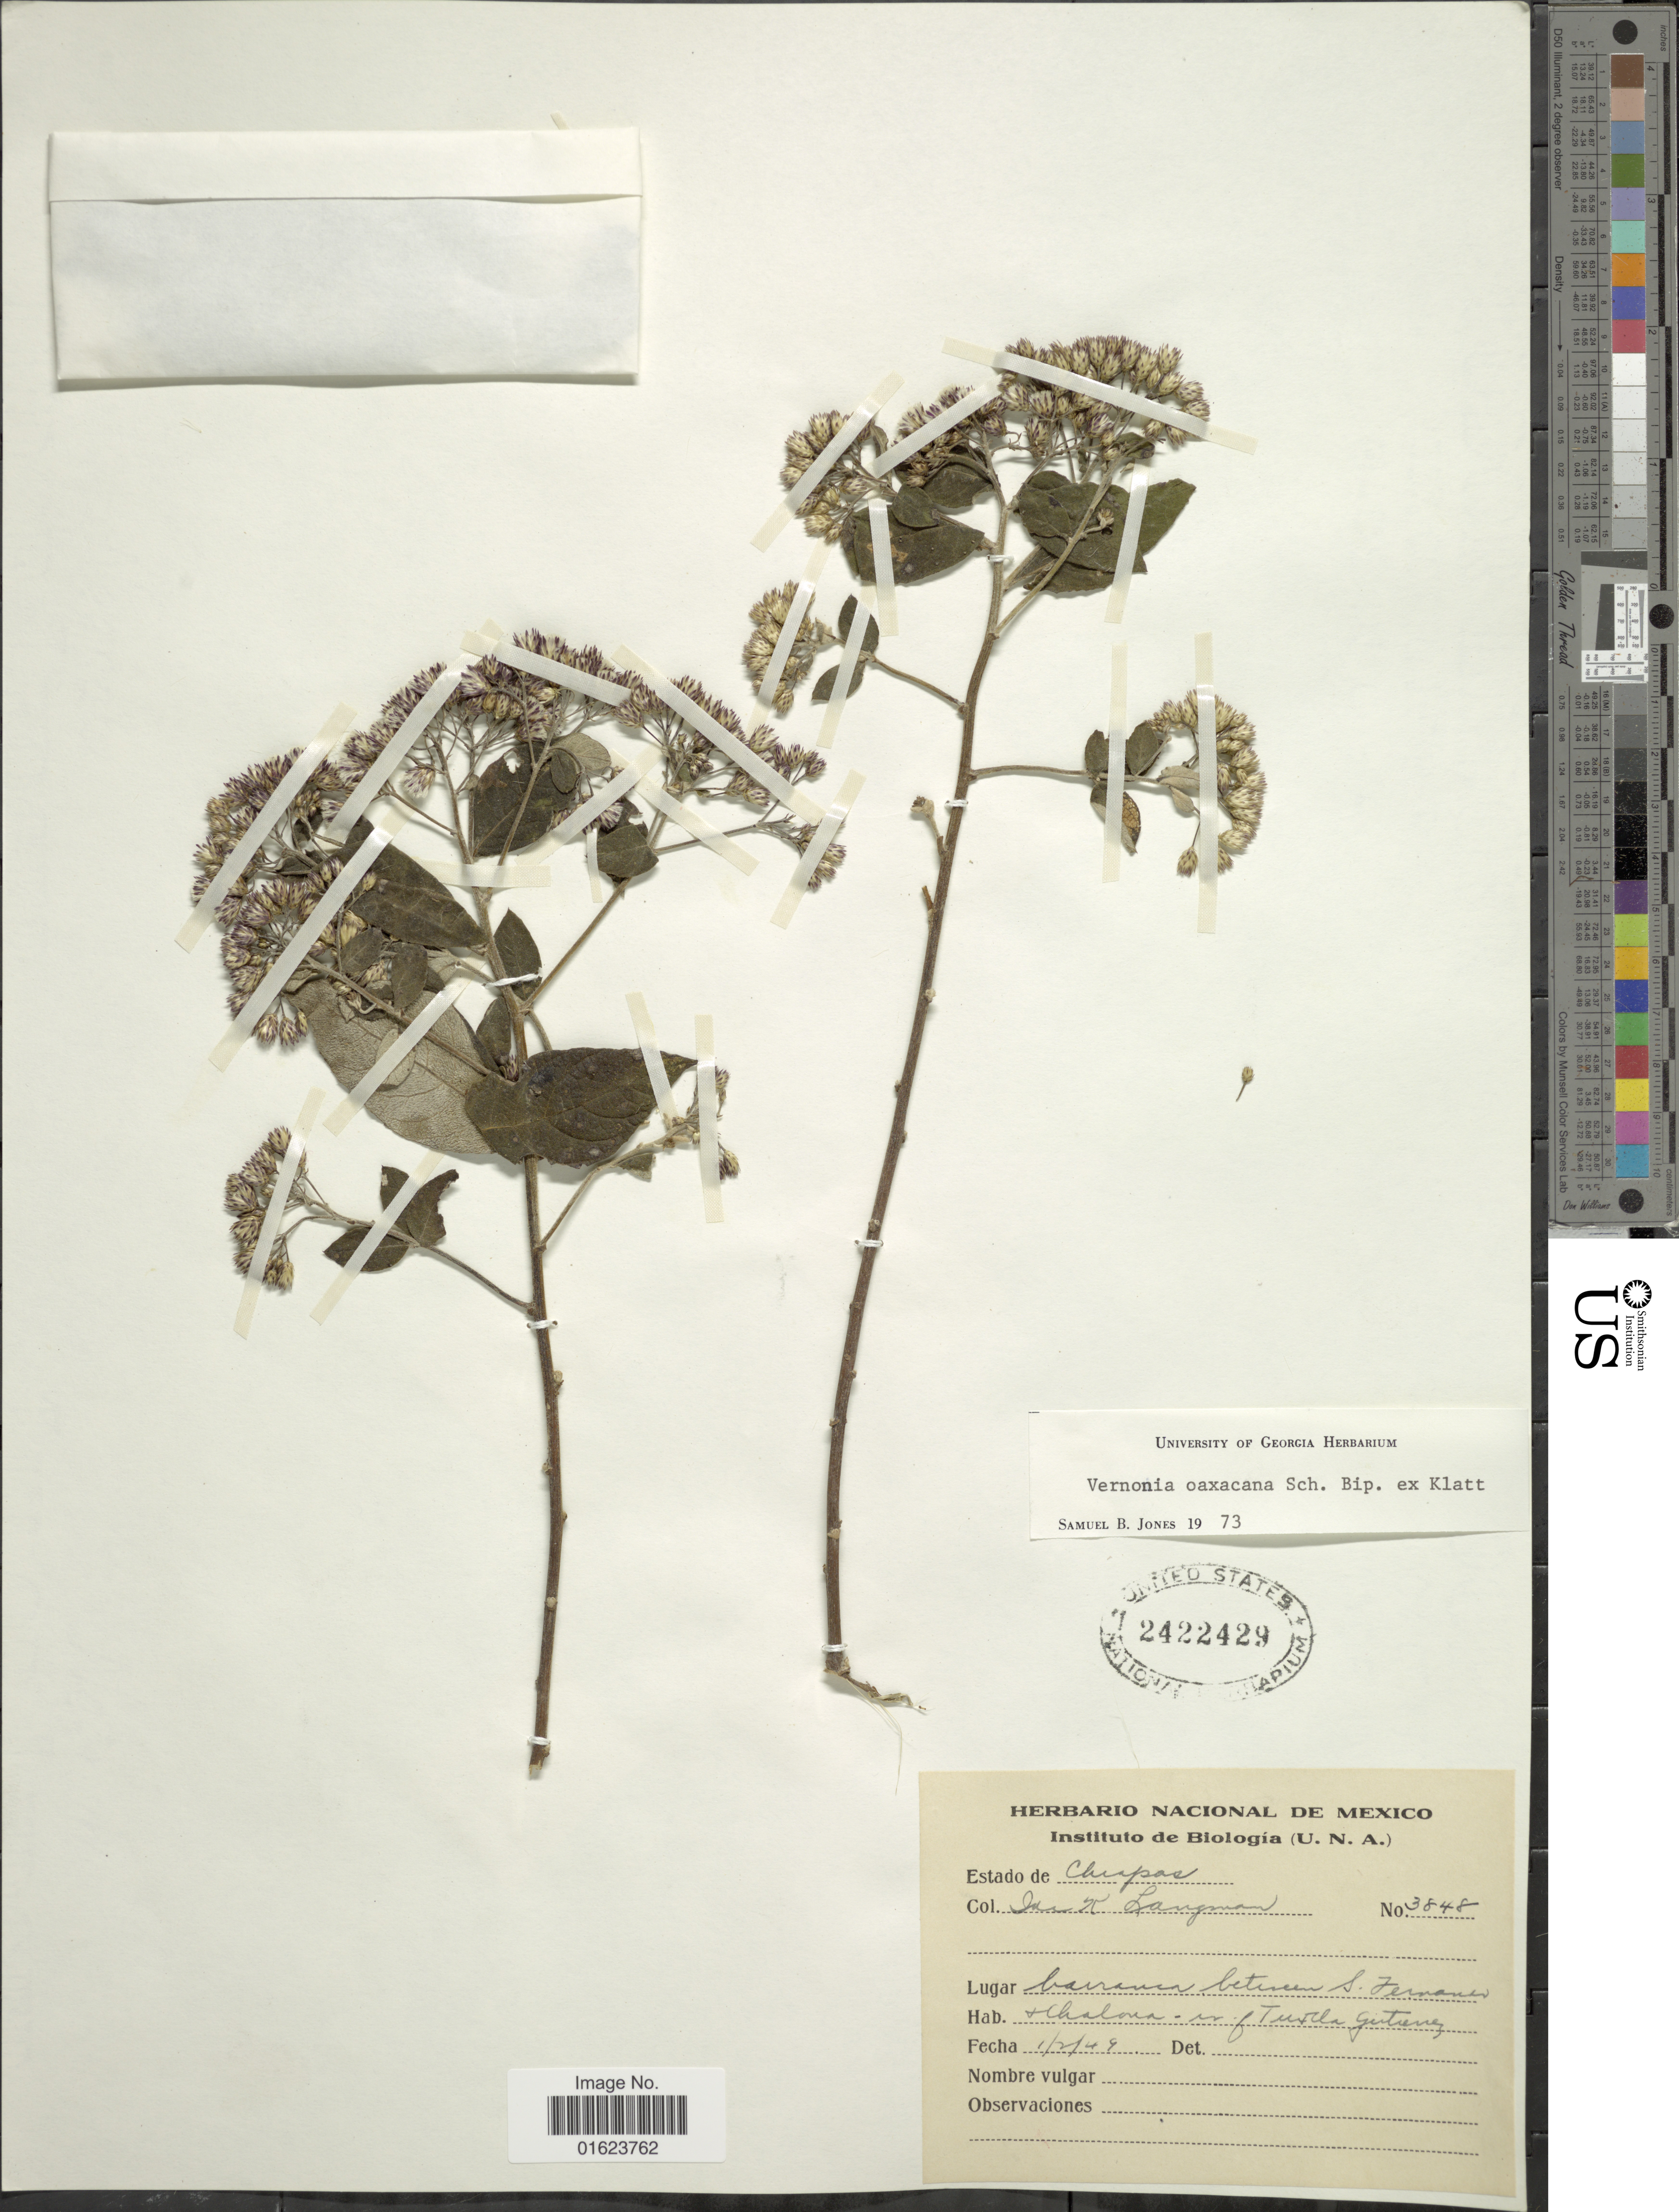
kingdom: Plantae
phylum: Tracheophyta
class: Magnoliopsida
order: Asterales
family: Asteraceae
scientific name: Vickianthus oaxacanus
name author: (Sch. Bip. ex Klatt) H. Rob.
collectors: I. K. Langman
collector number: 3848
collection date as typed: Transcribed d/m/y: 1/2/49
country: Mexico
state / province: Chiapas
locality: Estado de Chiapas. Baranca between S. Verna Halon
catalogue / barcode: US 2422429